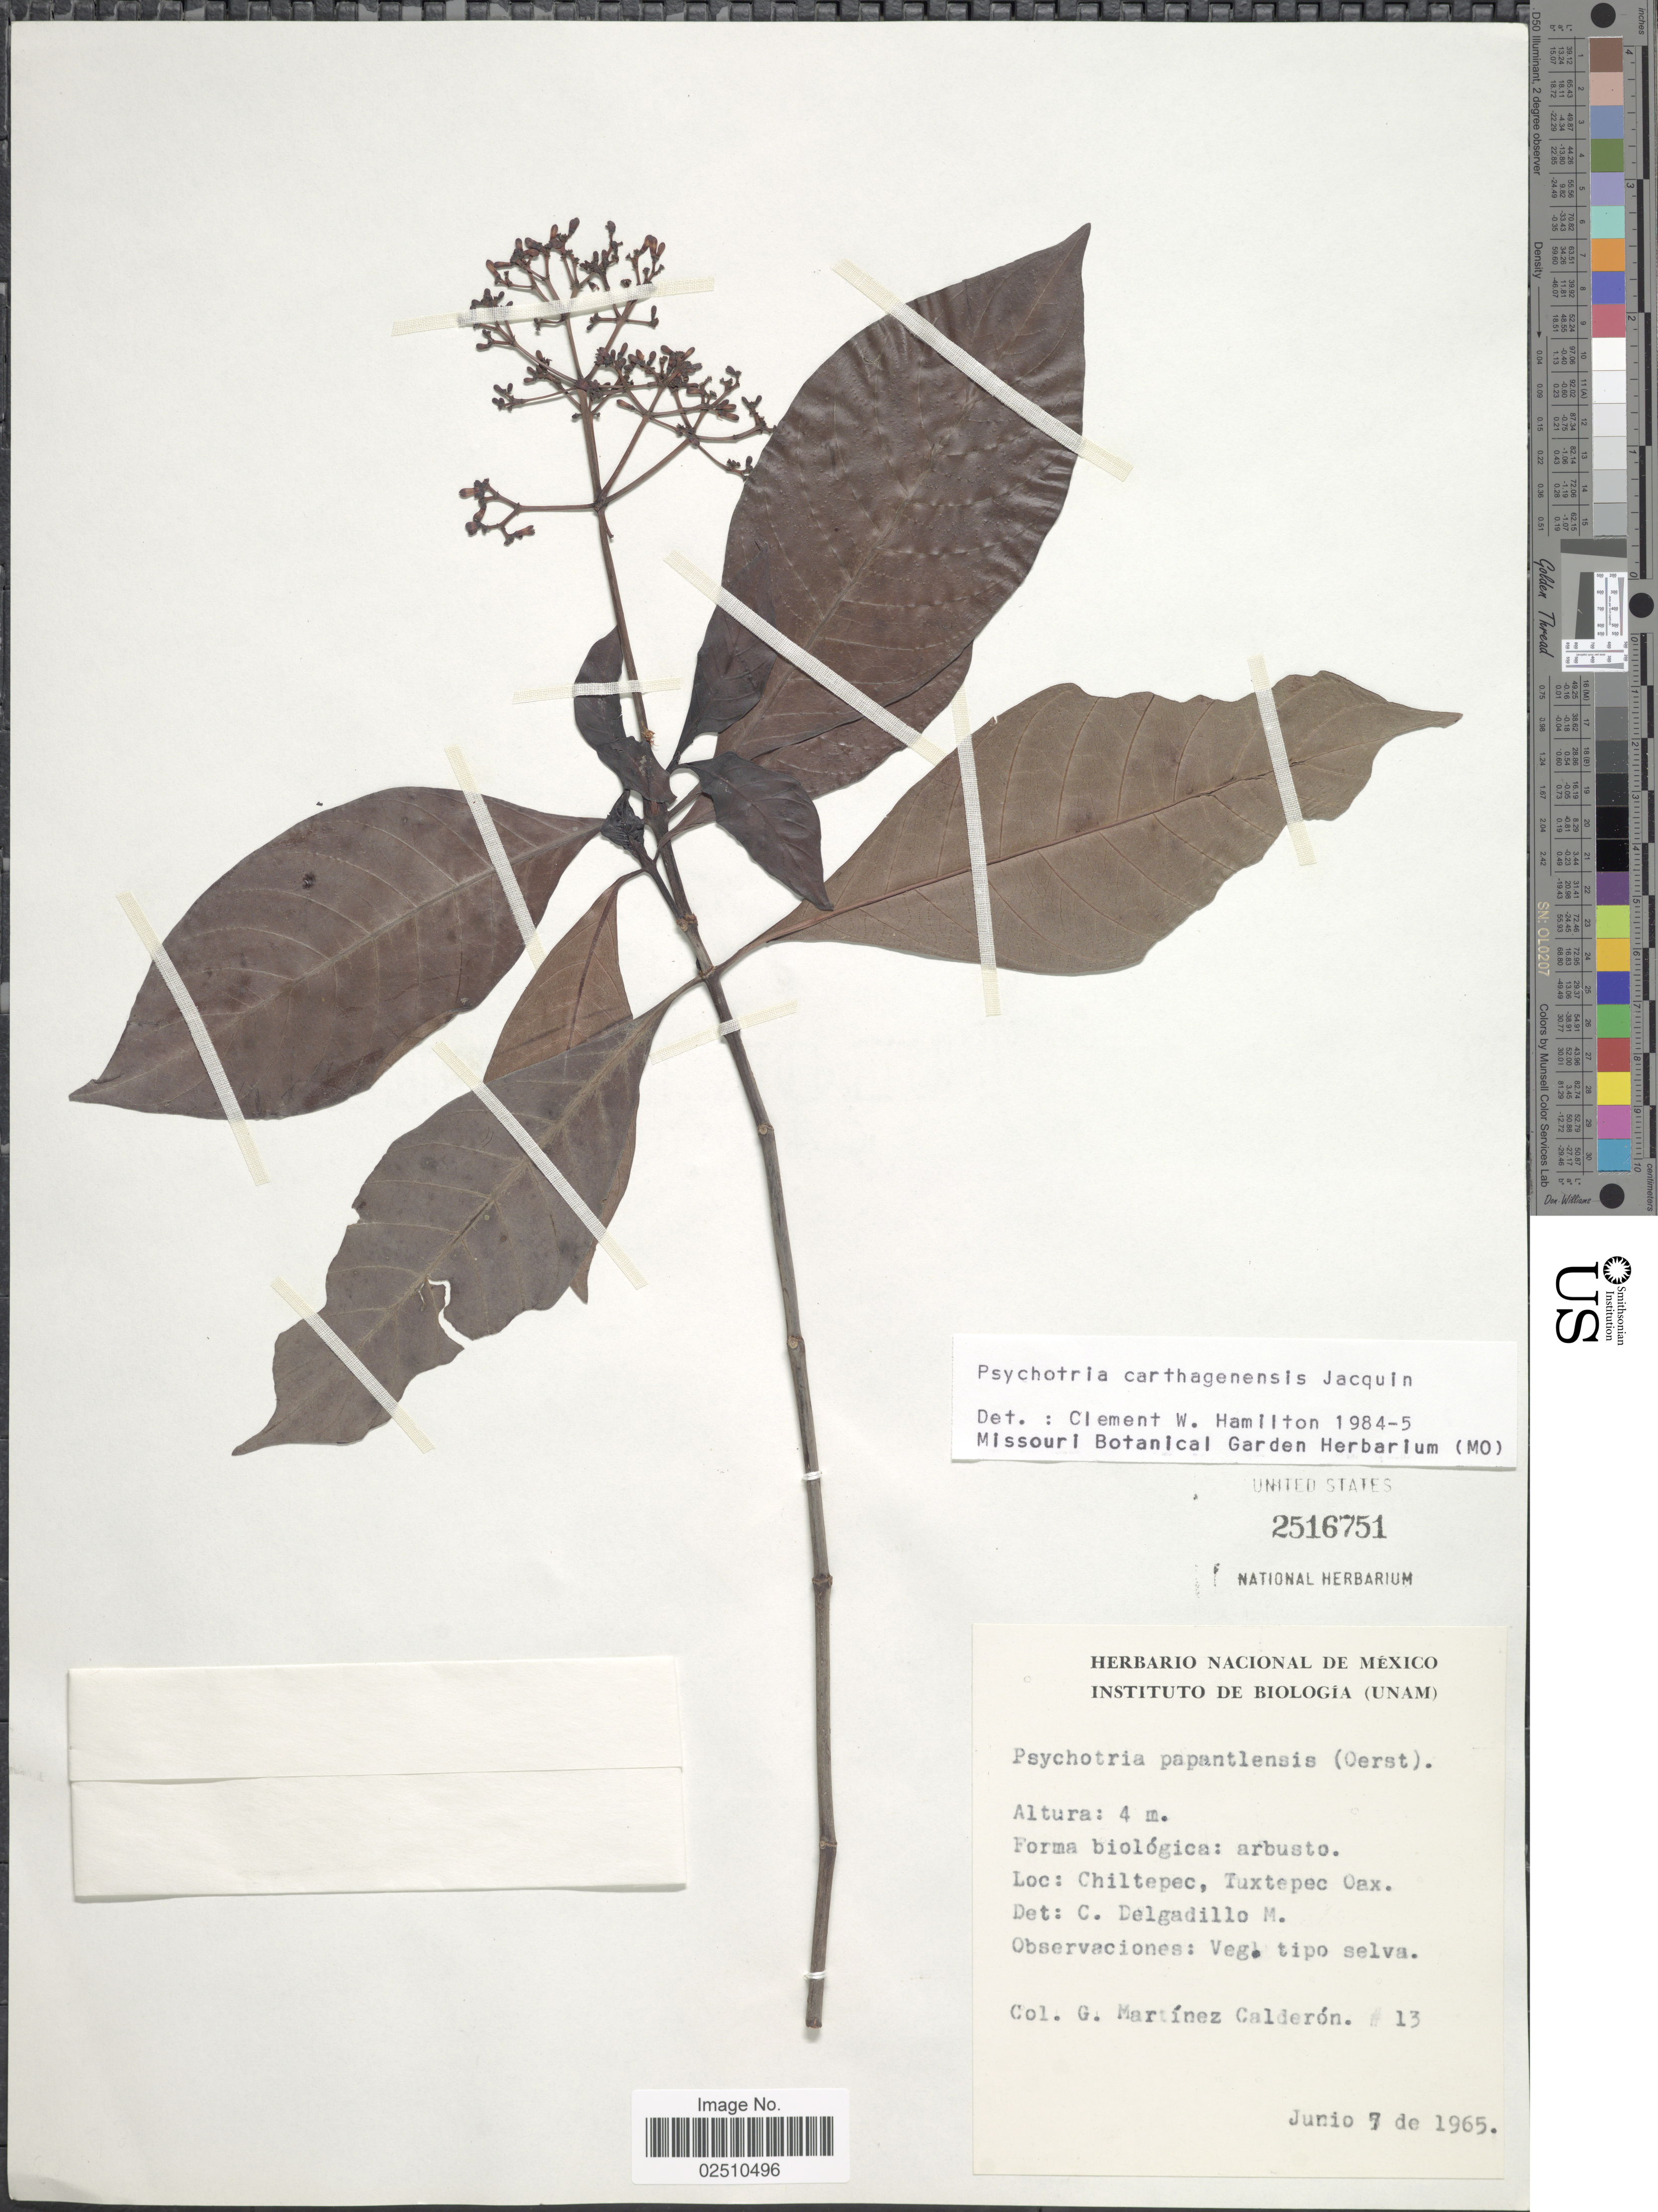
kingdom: Plantae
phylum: Tracheophyta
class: Magnoliopsida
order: Gentianales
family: Rubiaceae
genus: Psychotria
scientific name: Psychotria carthagenensis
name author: Jacq.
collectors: G. Martínez Calderón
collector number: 13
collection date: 1965-06-07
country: Mexico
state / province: Oaxaca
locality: Chiltepec, Tuxtepec, Oax.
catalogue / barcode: US 2516751